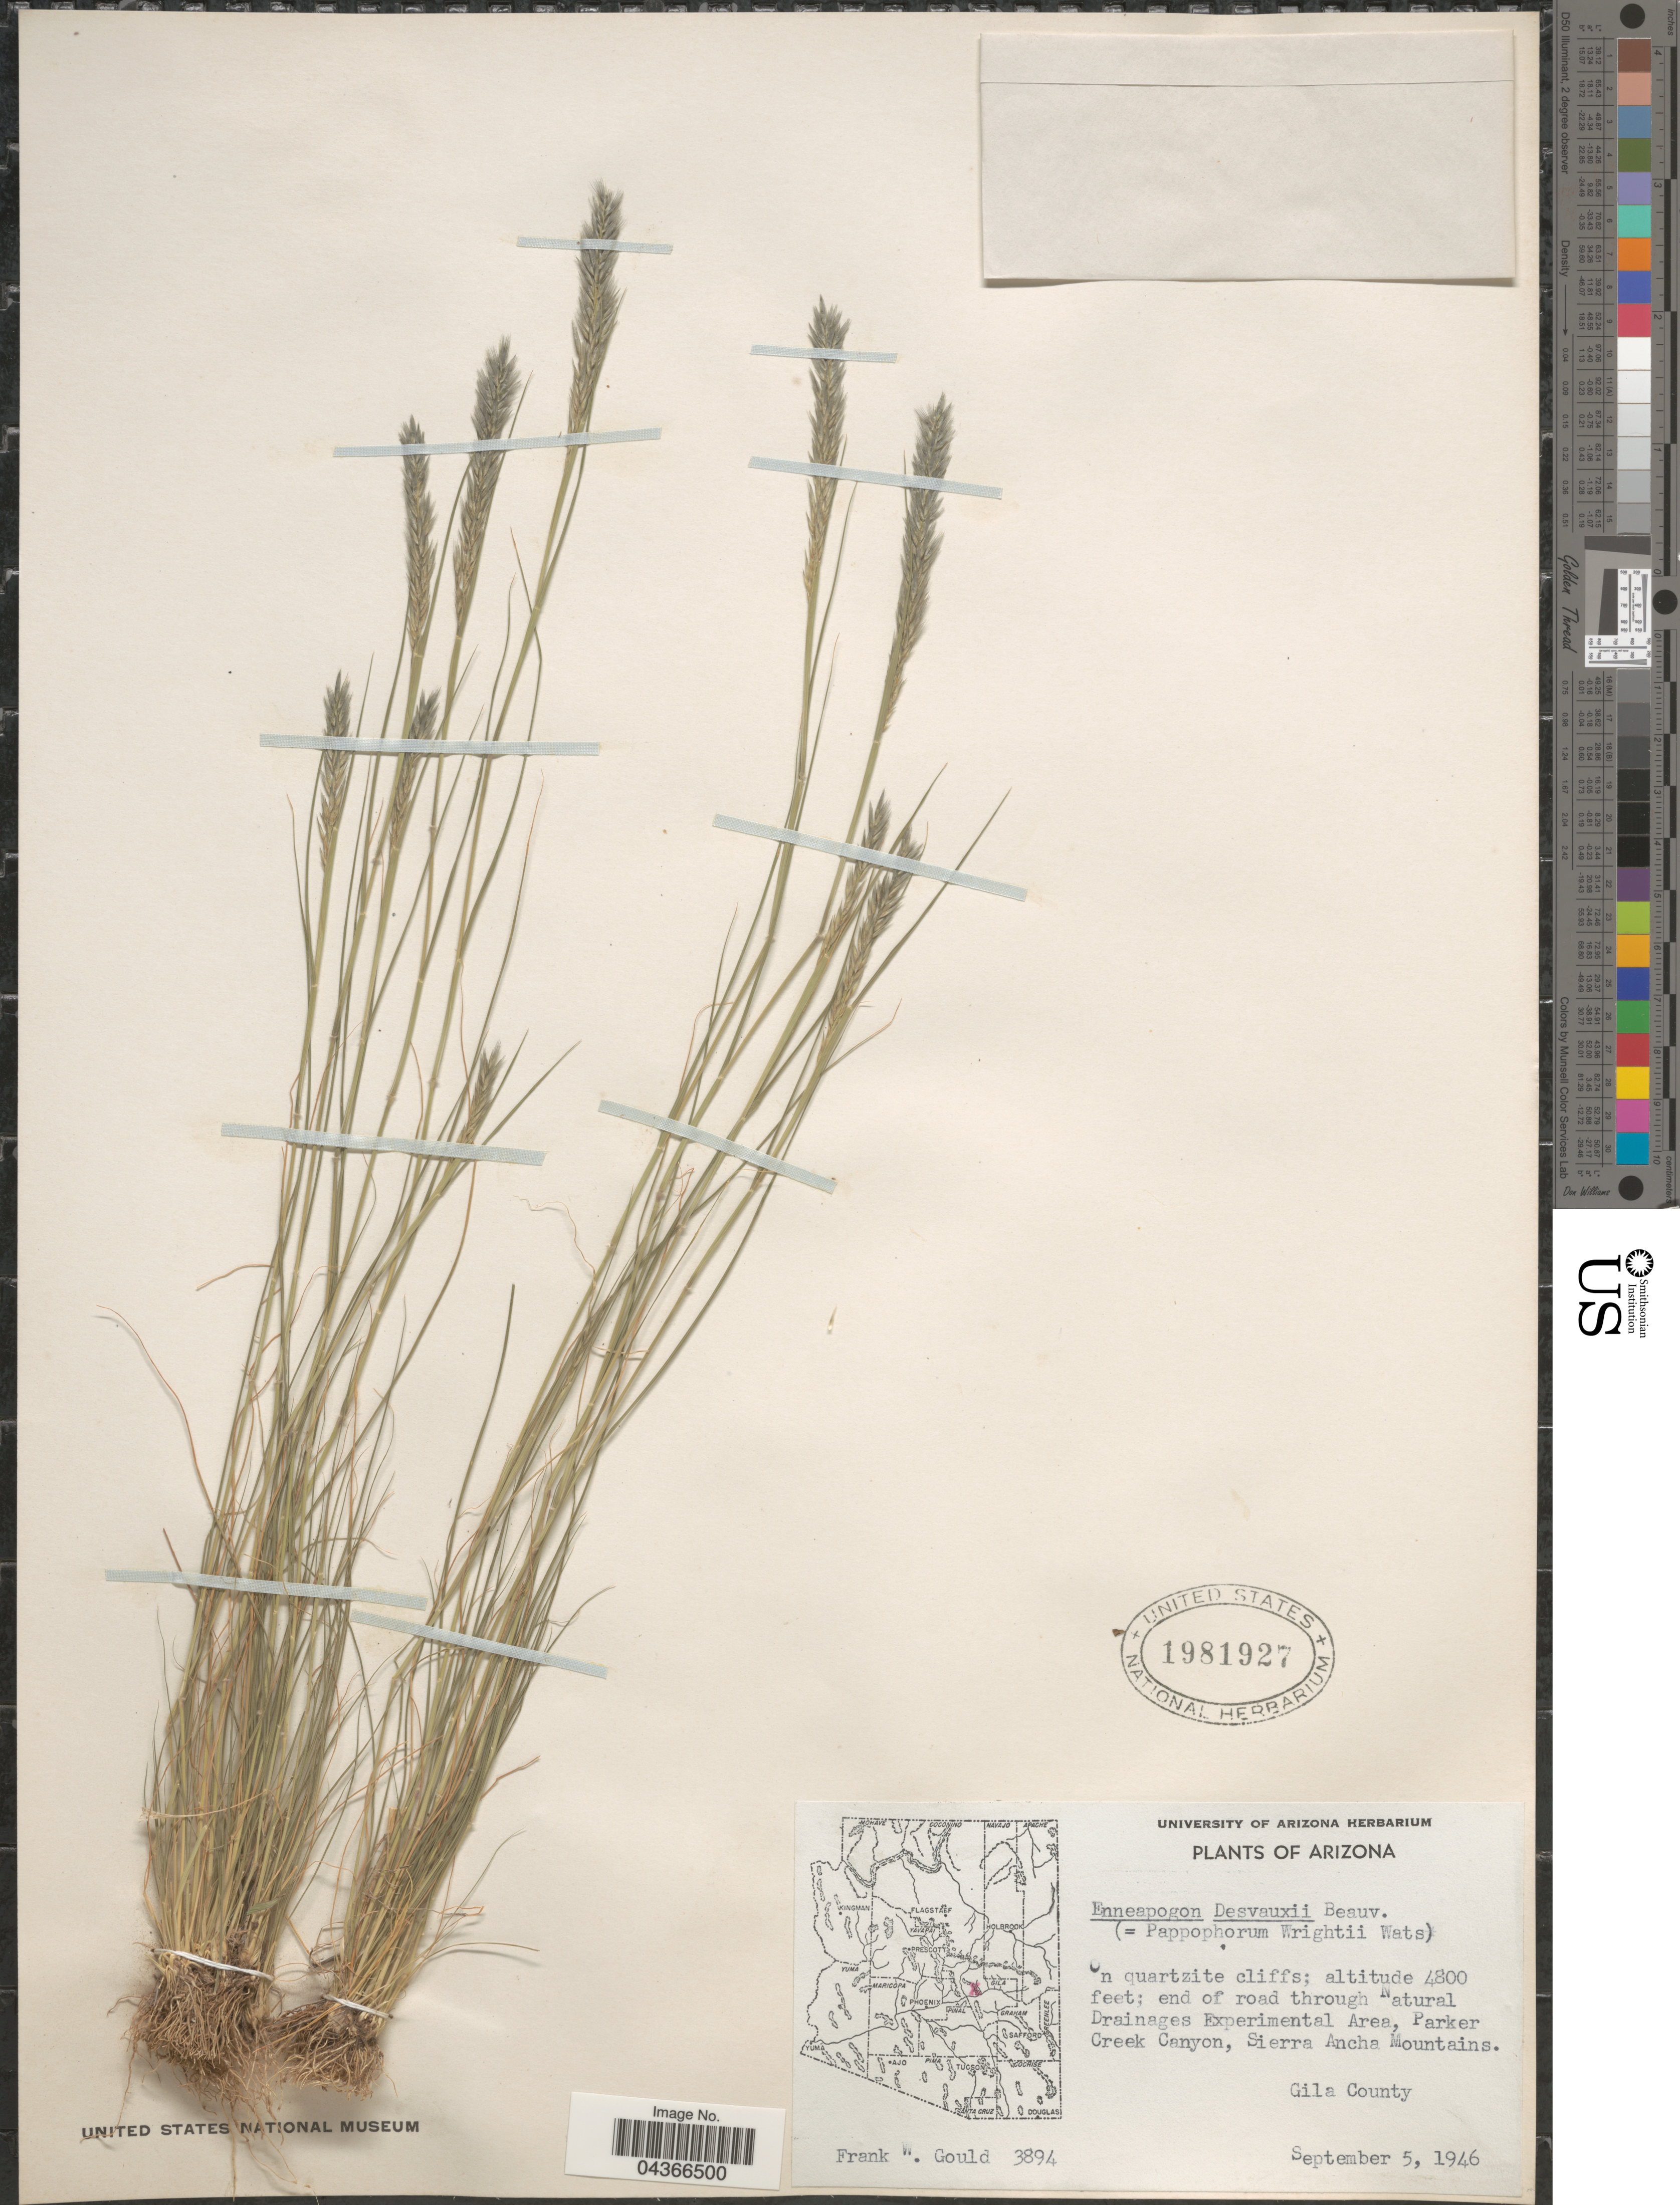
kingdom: Plantae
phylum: Tracheophyta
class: Liliopsida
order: Poales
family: Poaceae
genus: Enneapogon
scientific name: Enneapogon desvauxii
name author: P. Beauv.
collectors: F. W. Gould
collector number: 3894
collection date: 1946-09-05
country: United States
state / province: Arizona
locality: On quartzite cliffs; end of road through Natural Drainages Experimental Area, Parker Creek Canyon, Sierra Ancha Mountains. Gila County.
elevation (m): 1463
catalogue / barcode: US 1981927